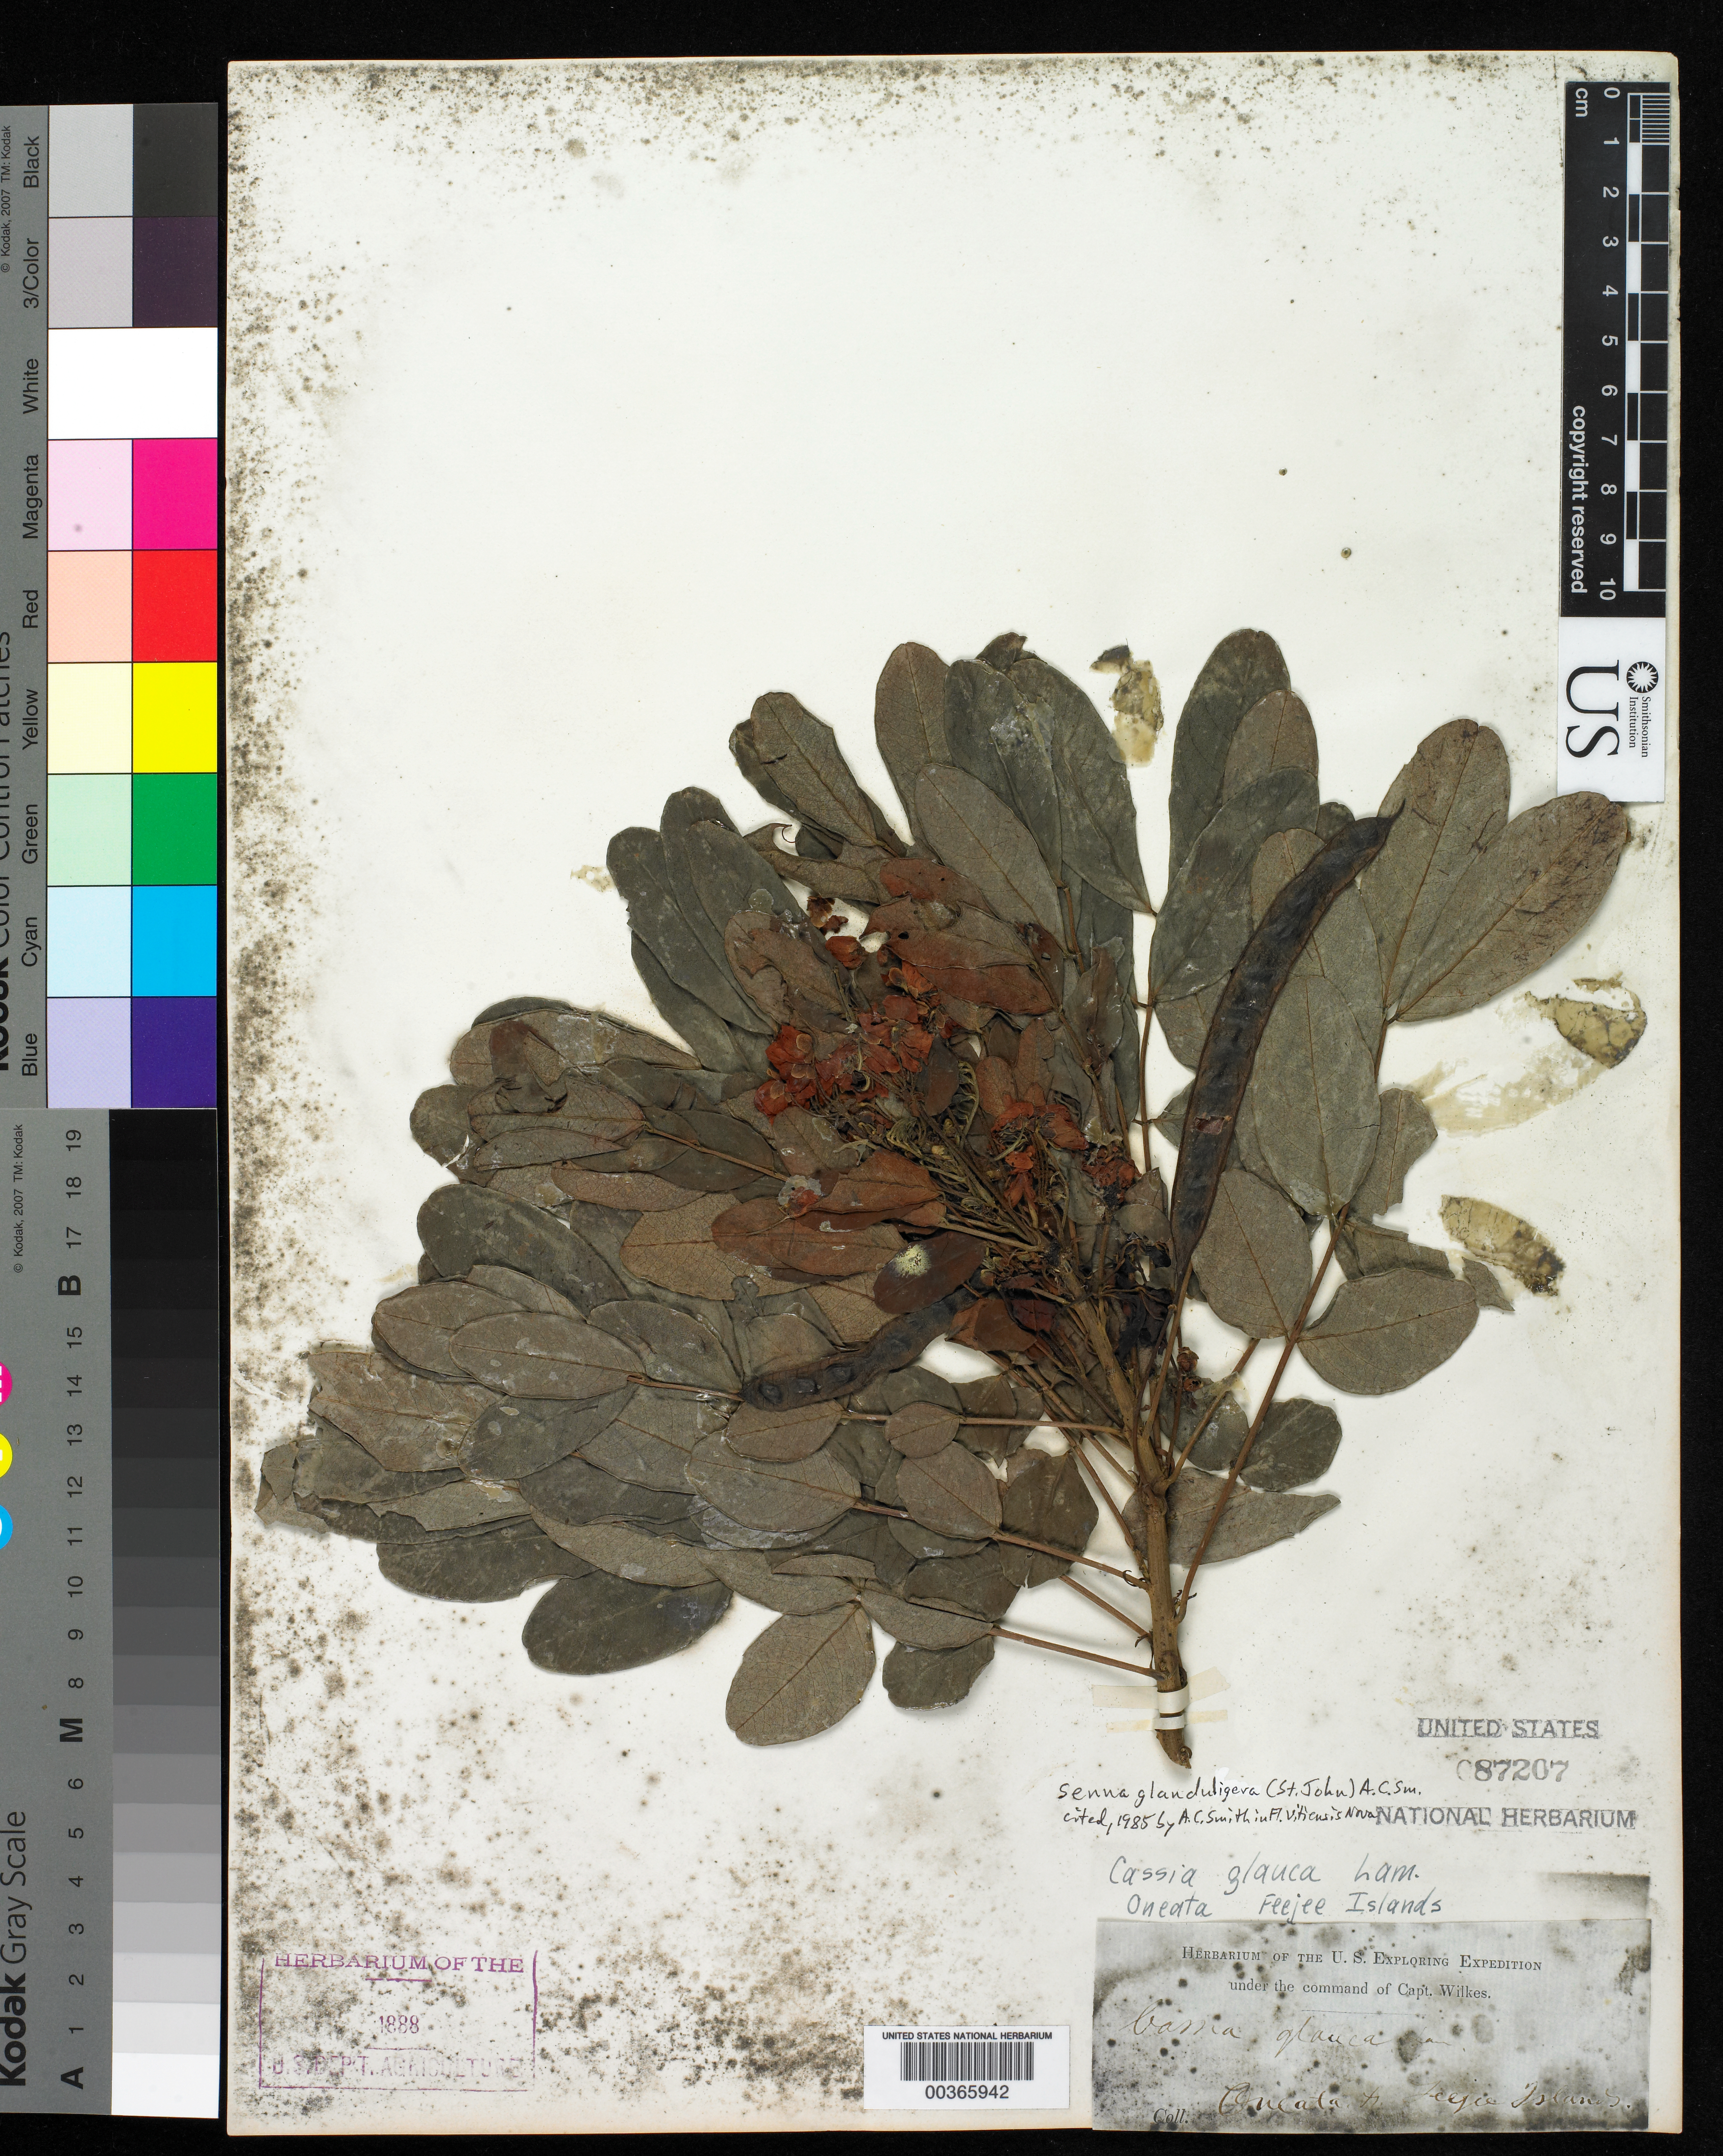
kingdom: Plantae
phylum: Tracheophyta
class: Magnoliopsida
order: Fabales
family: Fabaceae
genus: Senna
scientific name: Senna gaudichaudii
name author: (Hook. & Arn.) H.S. Irwin & Barneby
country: Fiji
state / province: Eastern Division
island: Oneata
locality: Oneata [Lau Is.]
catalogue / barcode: US 87207